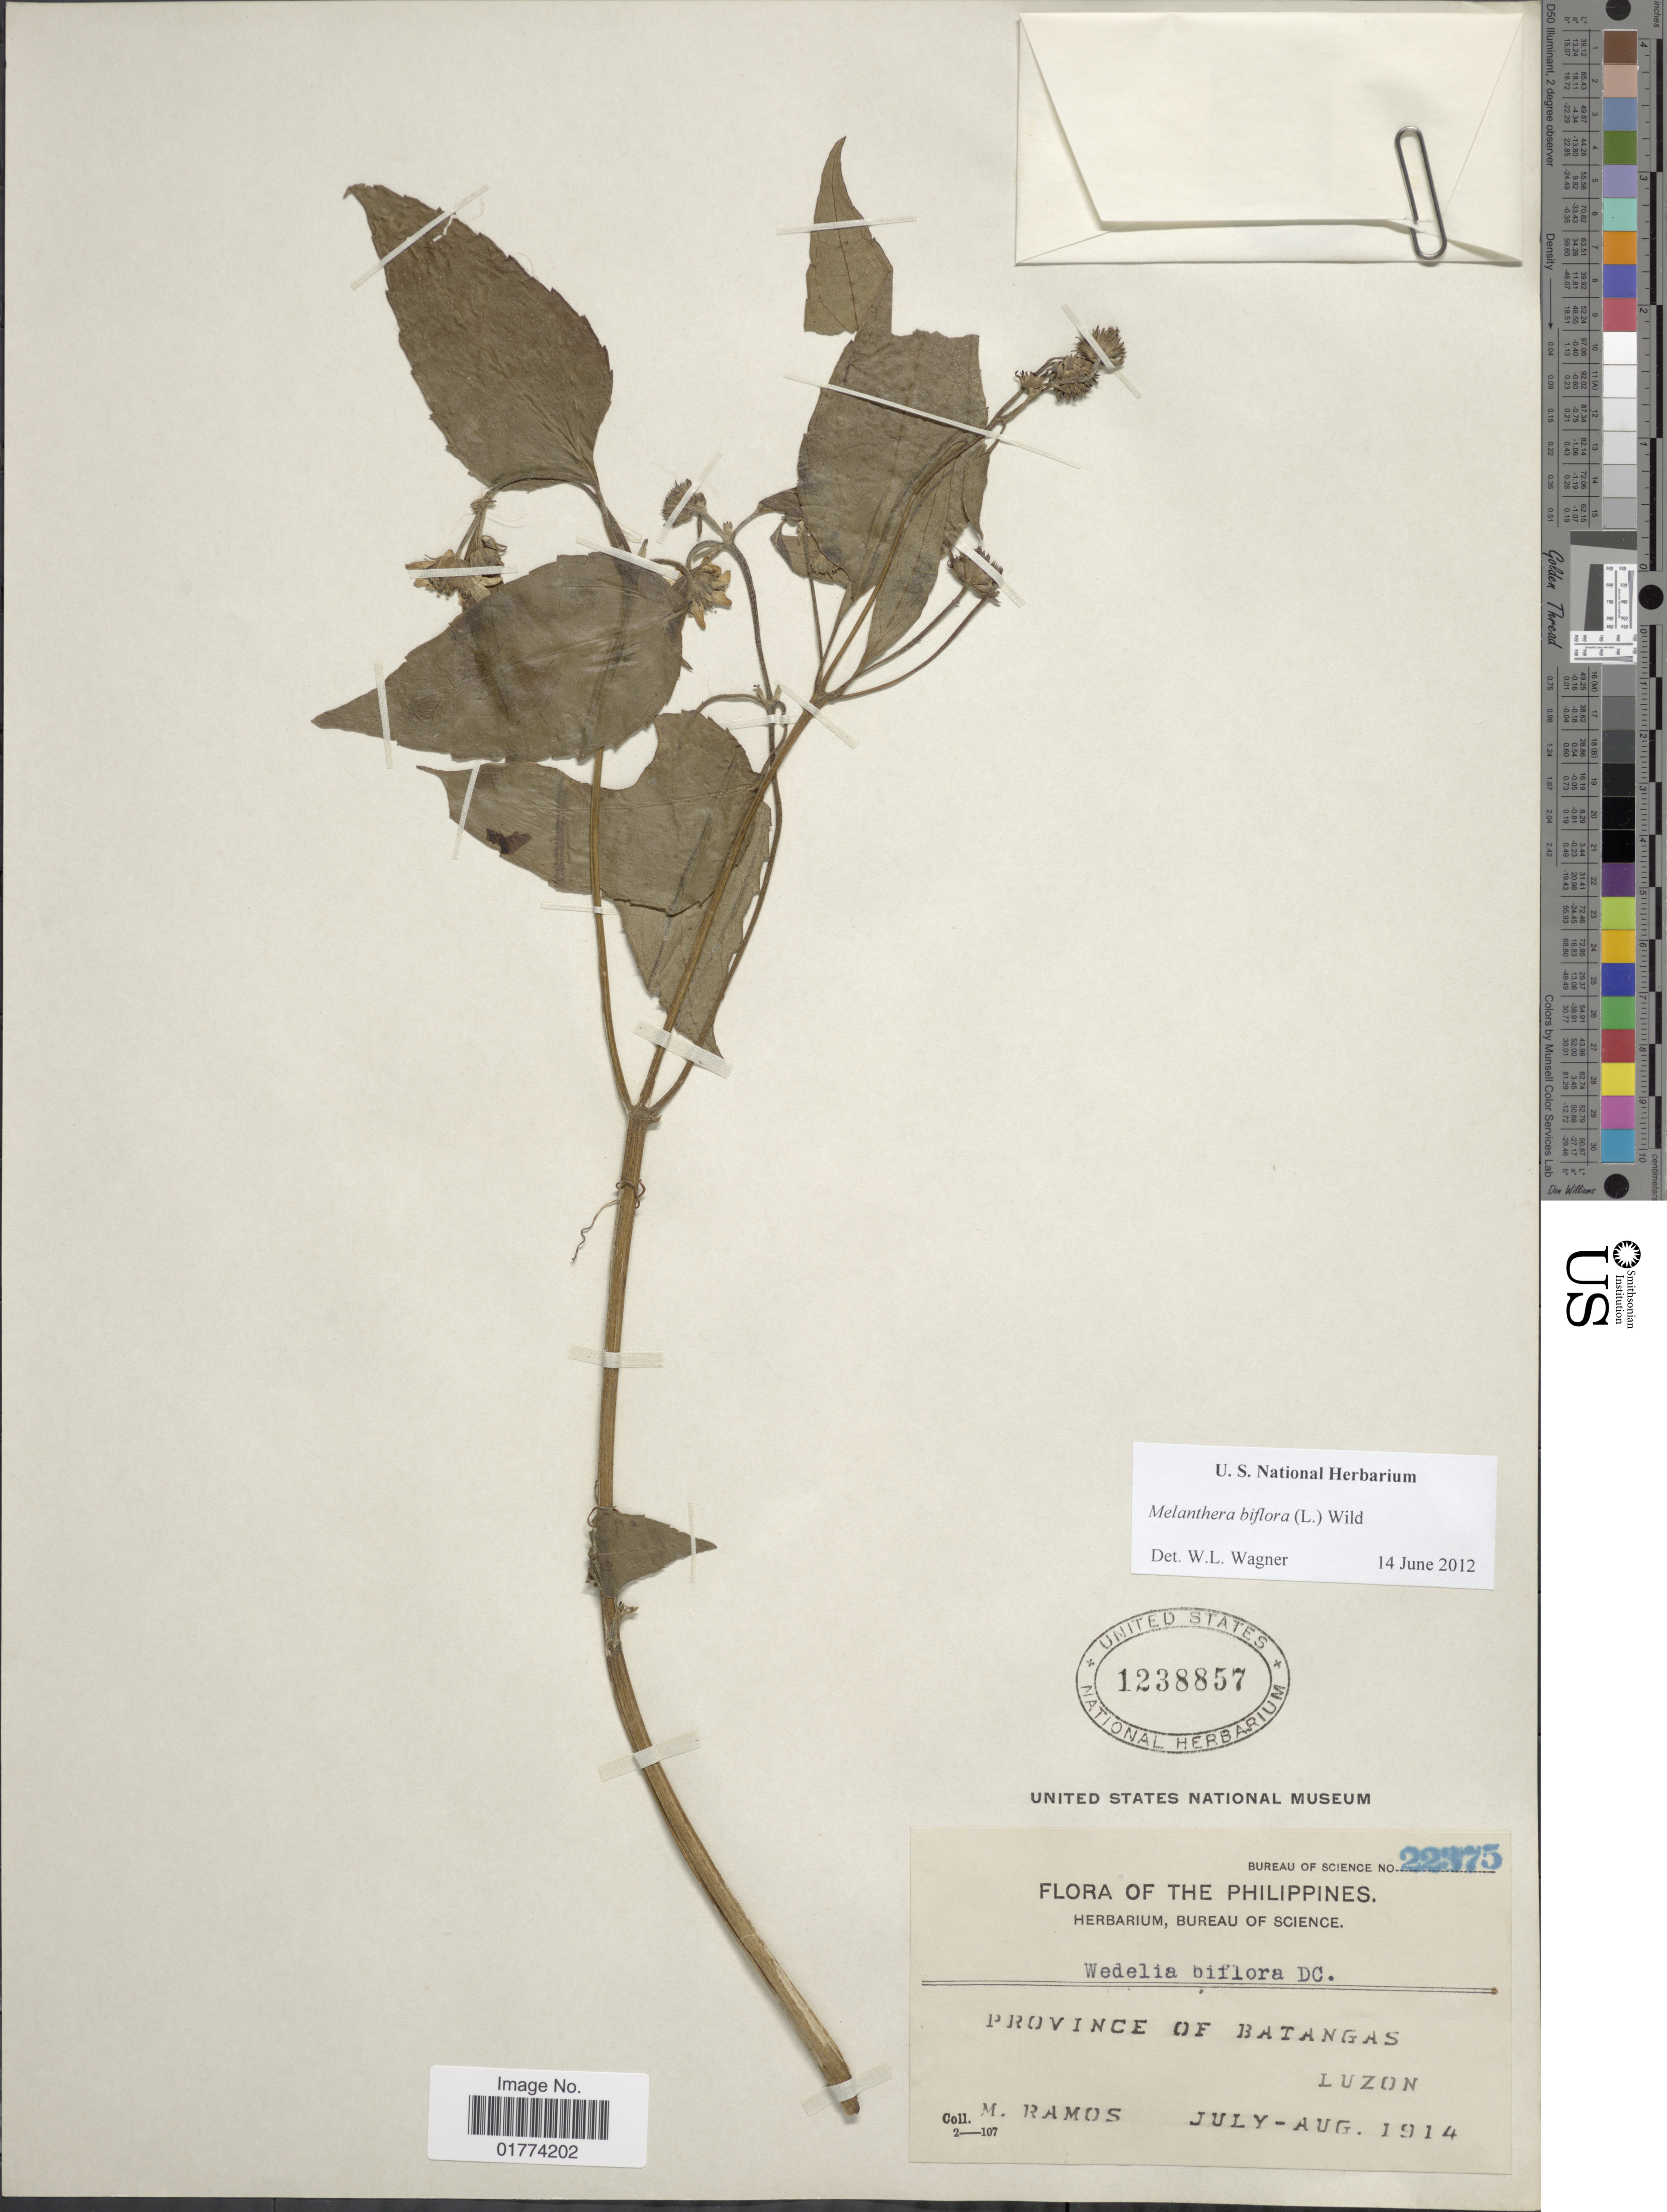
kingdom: Plantae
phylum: Tracheophyta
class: Magnoliopsida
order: Asterales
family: Asteraceae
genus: Wollastonia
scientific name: Wollastonia biflora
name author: (L.) DC.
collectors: M. Ramos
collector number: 22375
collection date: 1914-07/1914-08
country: Philippines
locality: Province of Batangas, Luzon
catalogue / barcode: US 1238857